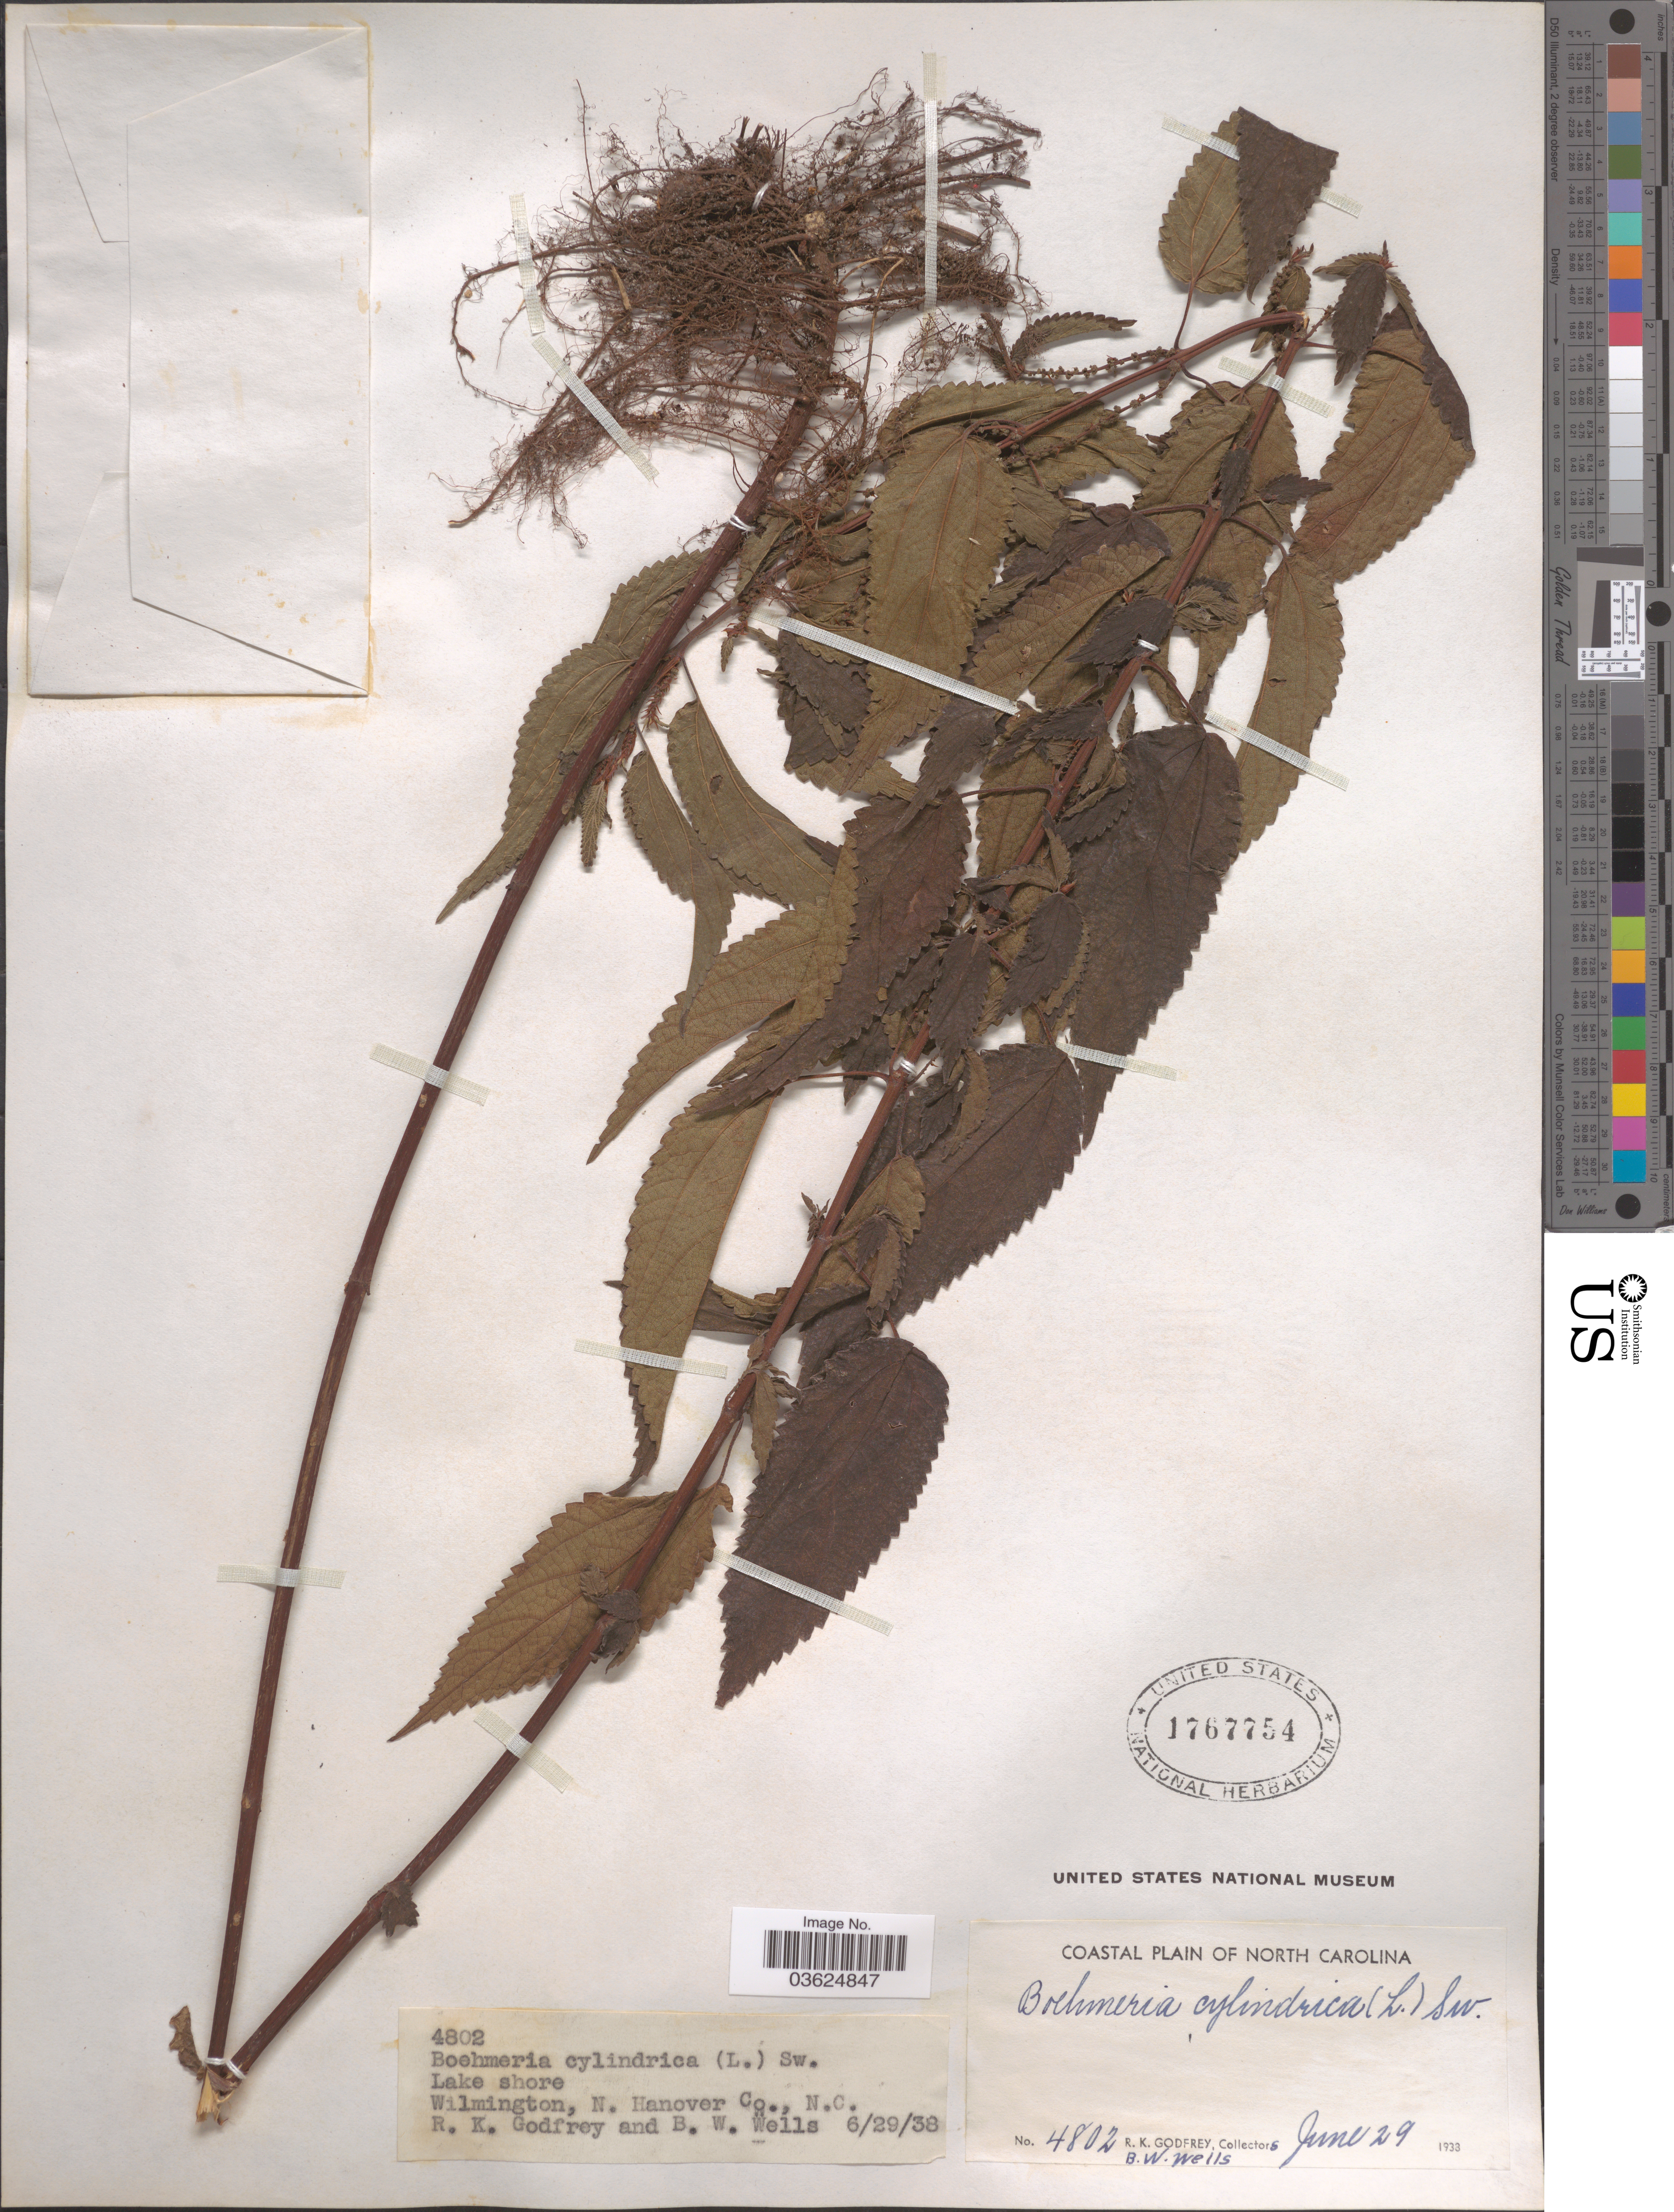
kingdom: Plantae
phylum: Tracheophyta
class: Magnoliopsida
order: Rosales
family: Urticaceae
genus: Boehmeria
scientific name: Boehmeria cylindrica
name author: (L.) Sw.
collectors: R. K. Godfrey & B. Wells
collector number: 4802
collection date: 1938-06-29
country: United States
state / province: North Carolina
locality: Coastal Plain of North Carolina. Lake shore. Wilmington, N. Hanover Co.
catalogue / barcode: US 1767754